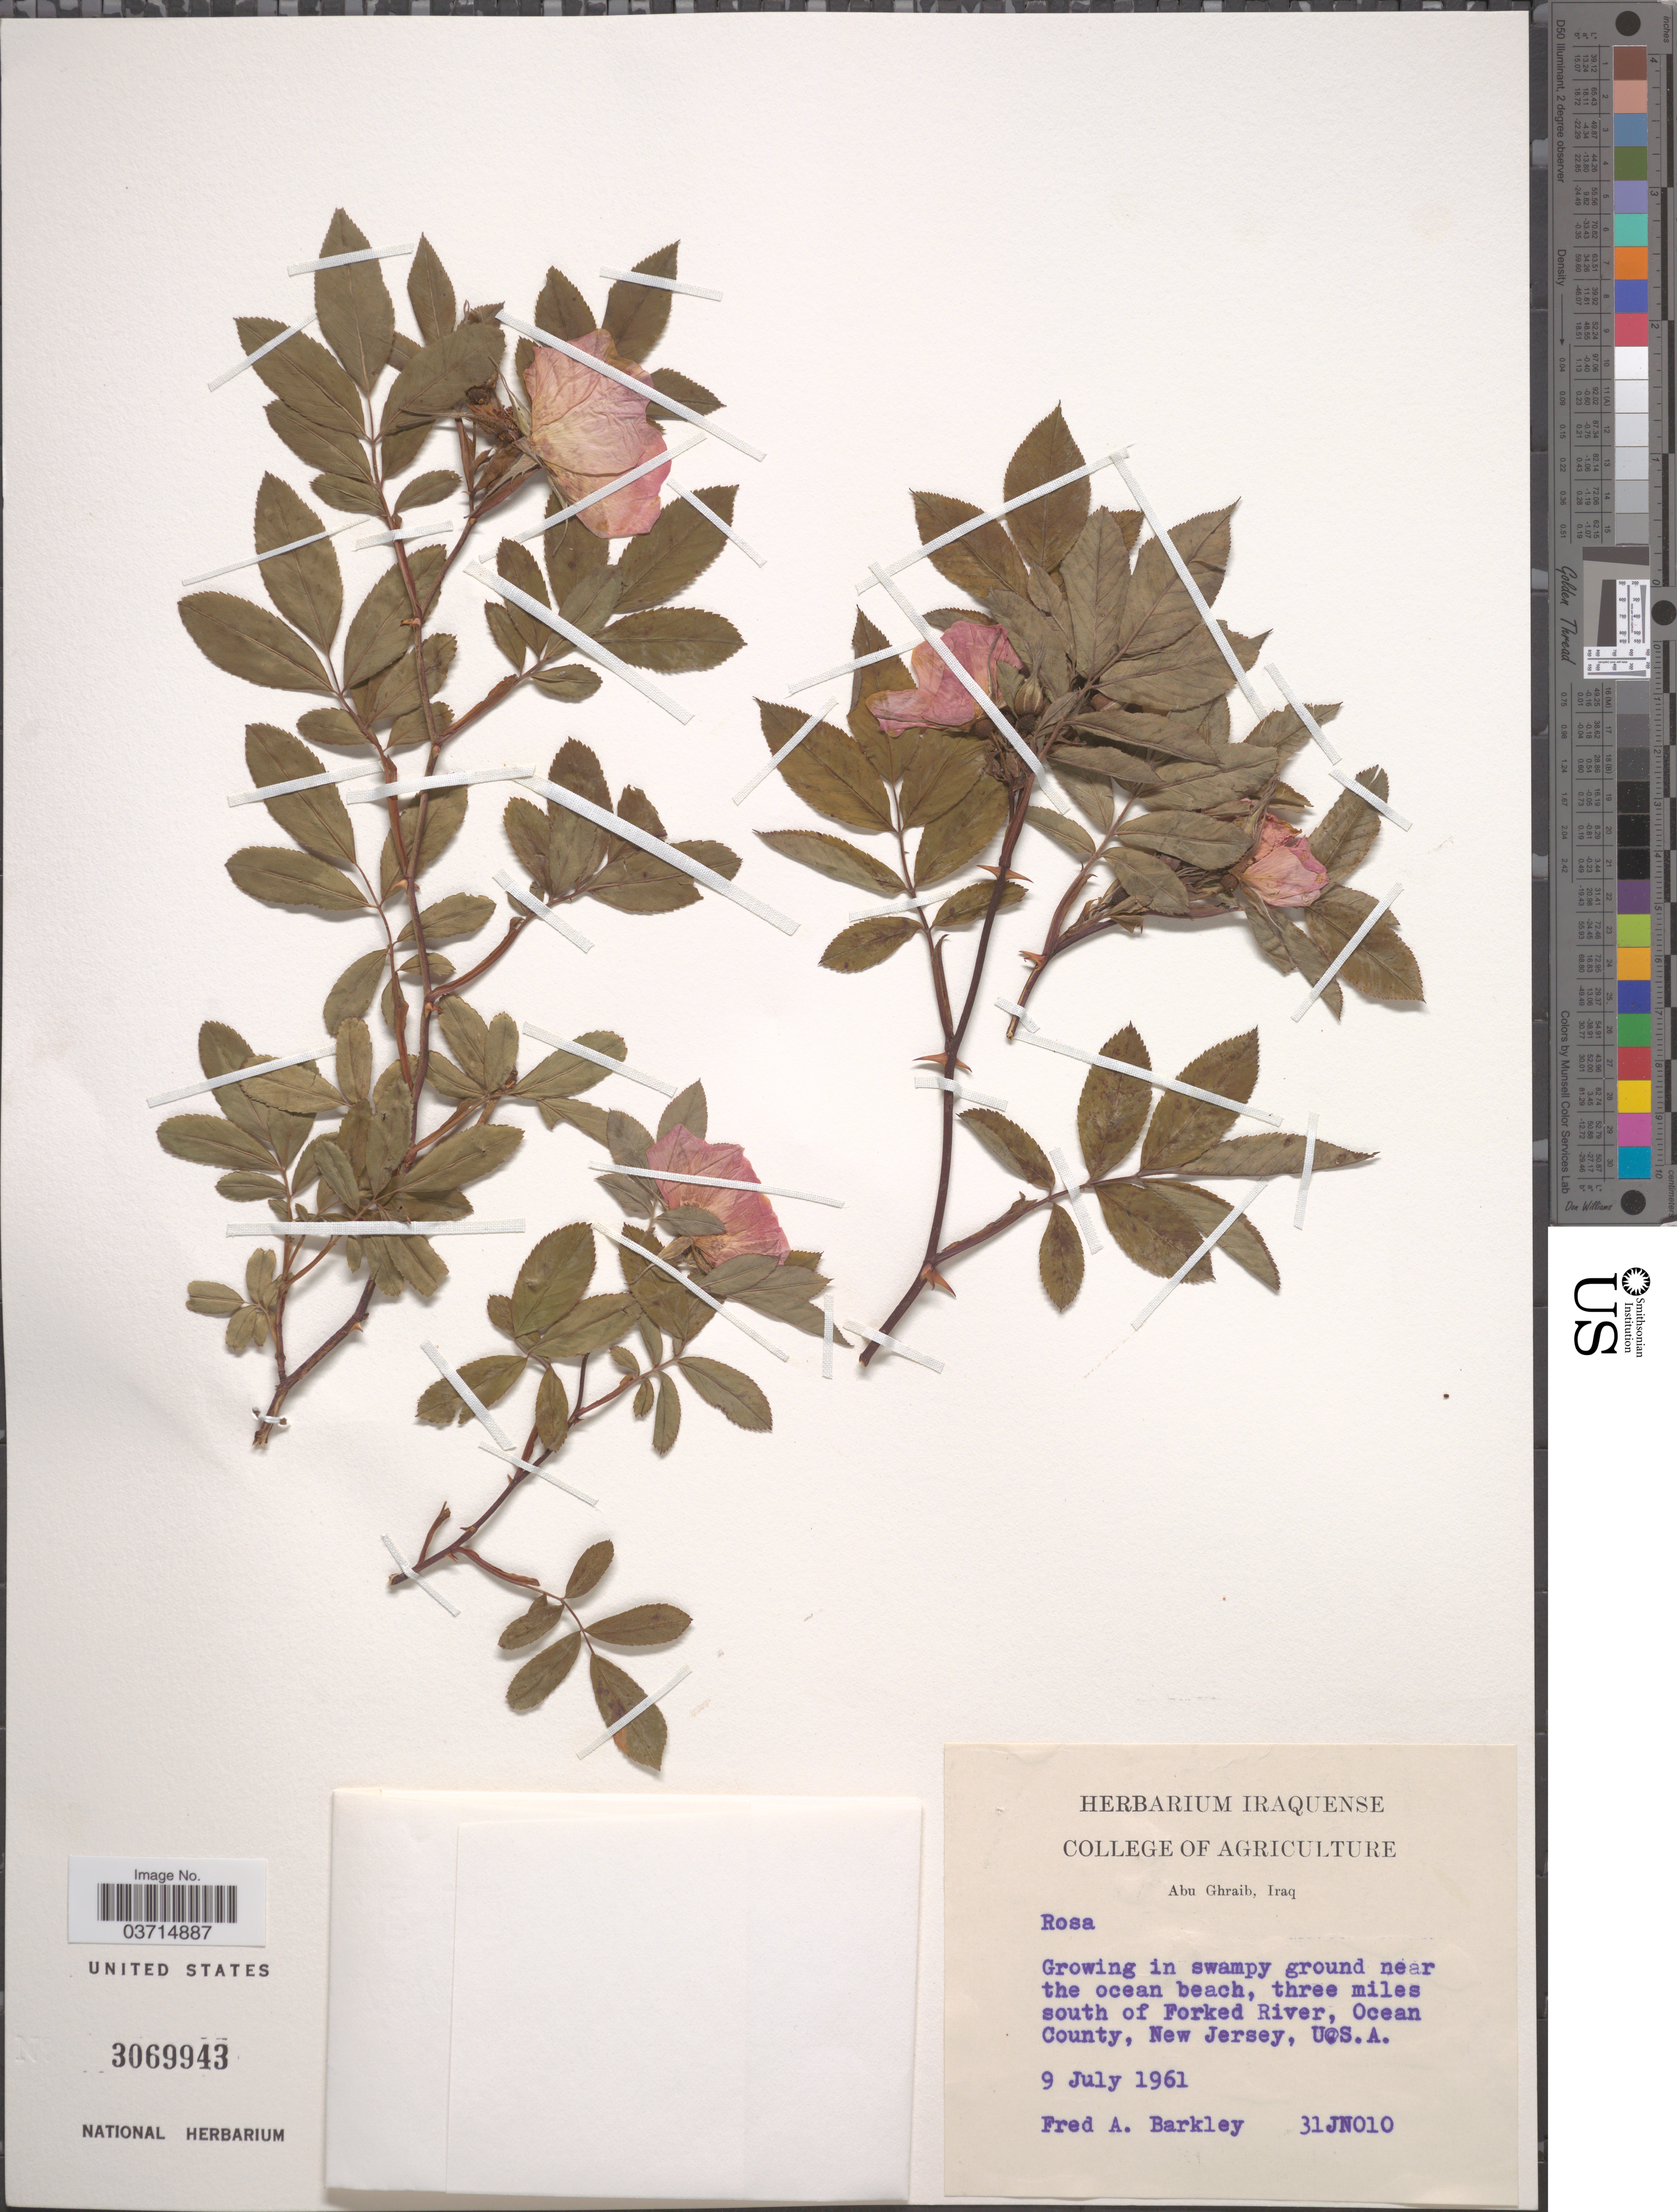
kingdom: Plantae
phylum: Tracheophyta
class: Magnoliopsida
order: Rosales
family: Rosaceae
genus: Rosa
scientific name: Rosa sp.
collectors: F. A. Barkley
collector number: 31JN010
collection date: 1961-07-09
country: United States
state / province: New Jersey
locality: Three miles south of Forked River, Ocean County.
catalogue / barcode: US 3069943